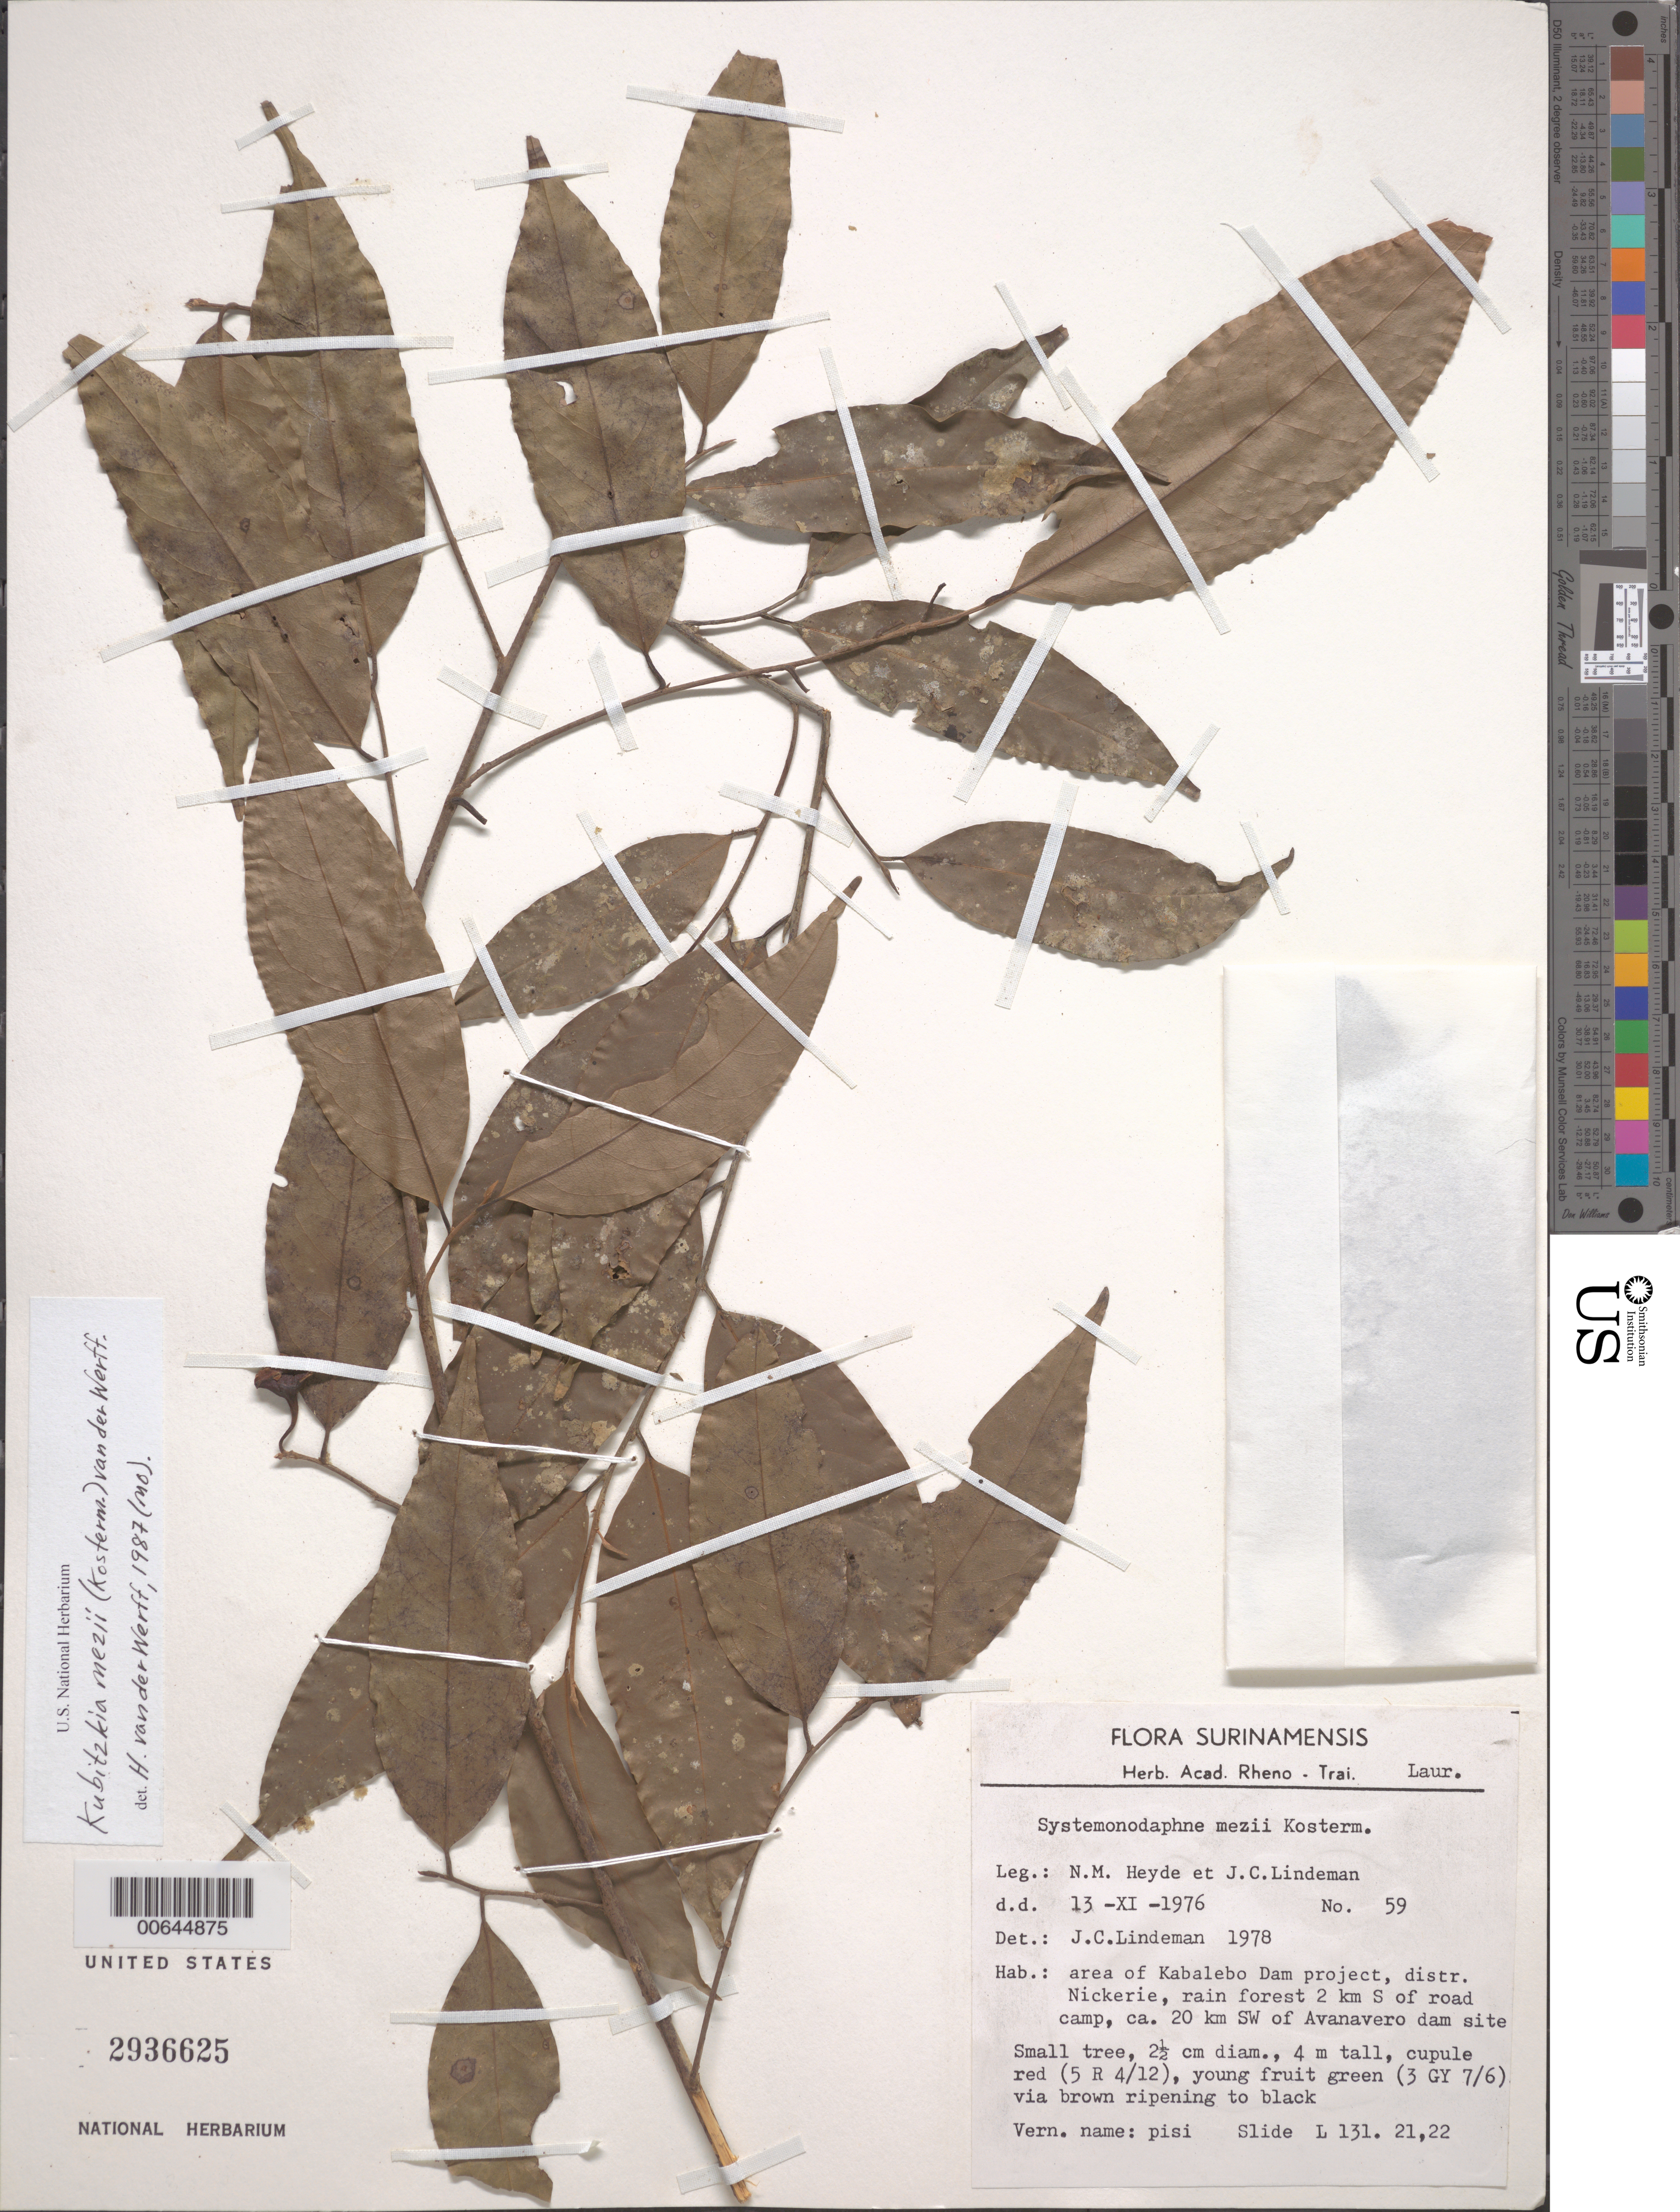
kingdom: Plantae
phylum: Tracheophyta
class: Magnoliopsida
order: Laurales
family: Lauraceae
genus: Kubitzkia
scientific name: Kubitzkia mezii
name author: (Kosterm.) van der Werff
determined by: van der Werff, H., (MO), Missouri Botanical Garden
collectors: N. M. Heyde & J. C. Lindeman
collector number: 59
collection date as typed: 13-Nov-76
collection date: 1976-11-13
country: Suriname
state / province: Nickerie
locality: Kabalebo Dam project, 20 km SW of Ananavero dam site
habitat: Rainforest, 2 km S of road camp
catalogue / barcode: US 2936625